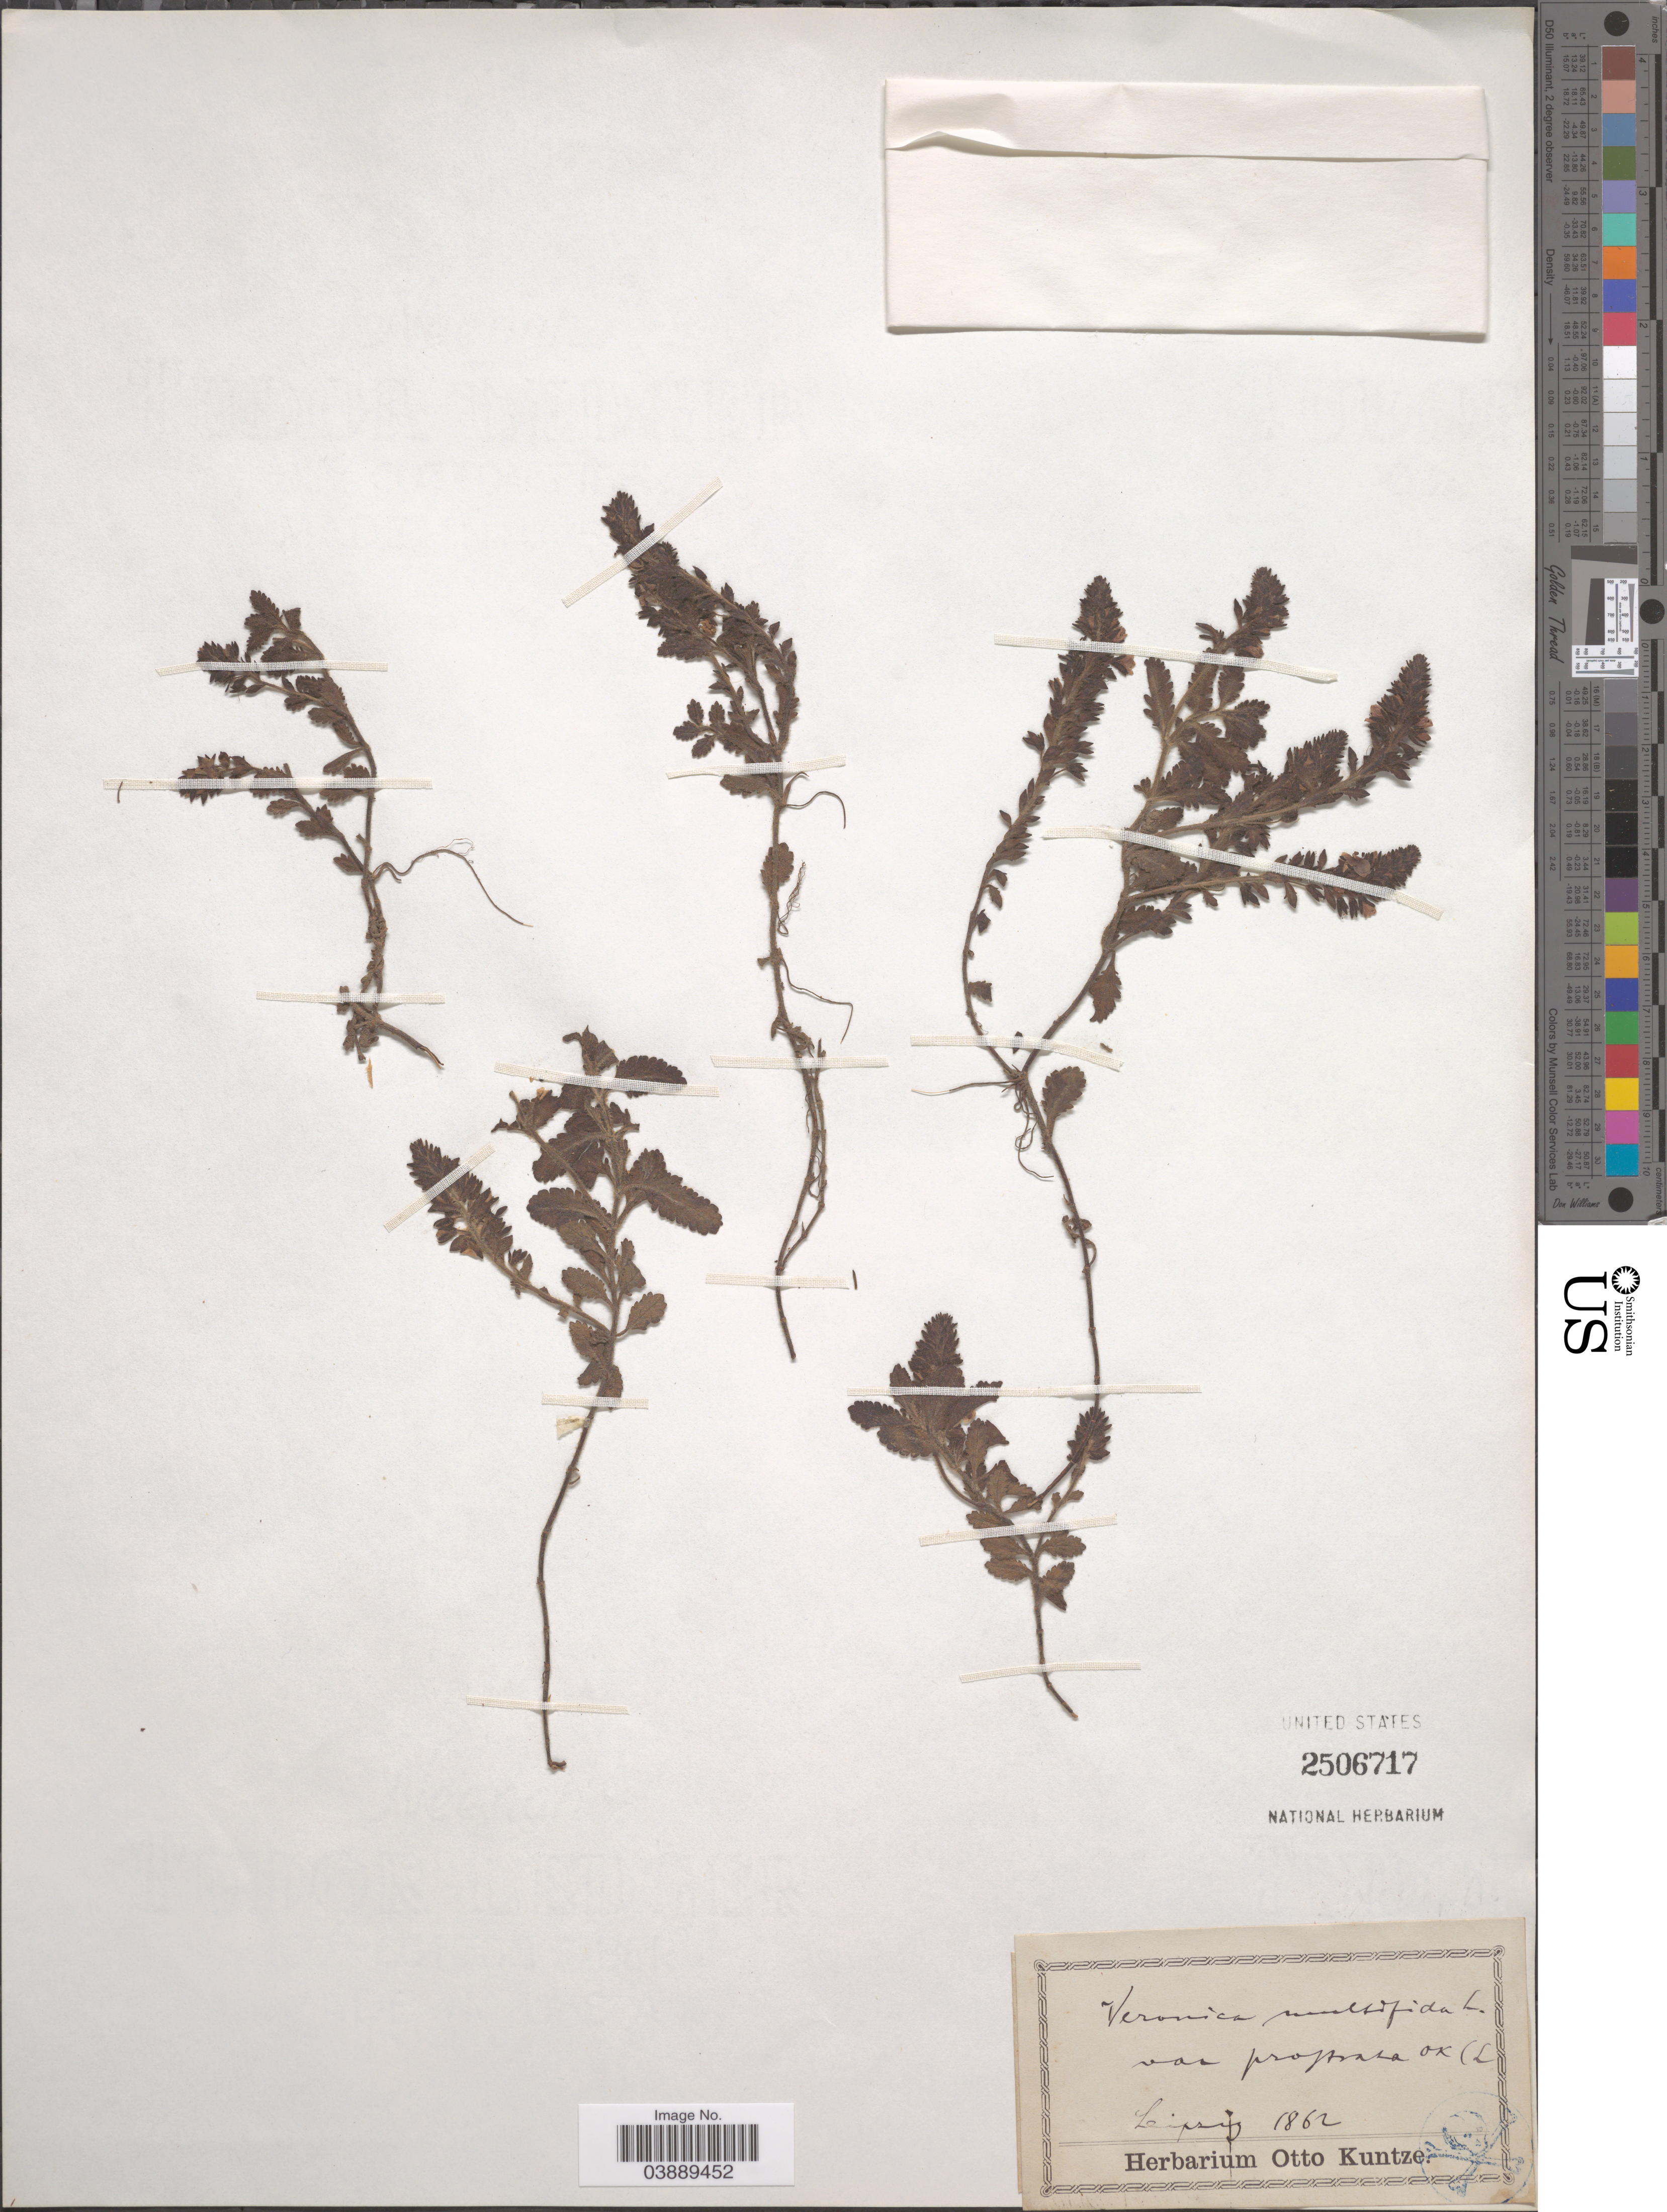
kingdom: Plantae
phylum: Tracheophyta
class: Magnoliopsida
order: Lamiales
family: Plantaginaceae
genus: Veronica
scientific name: Veronica multifida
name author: L.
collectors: ex herb. Otto Kuntze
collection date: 1862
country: Germany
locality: Leipzig.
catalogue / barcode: US 2506717